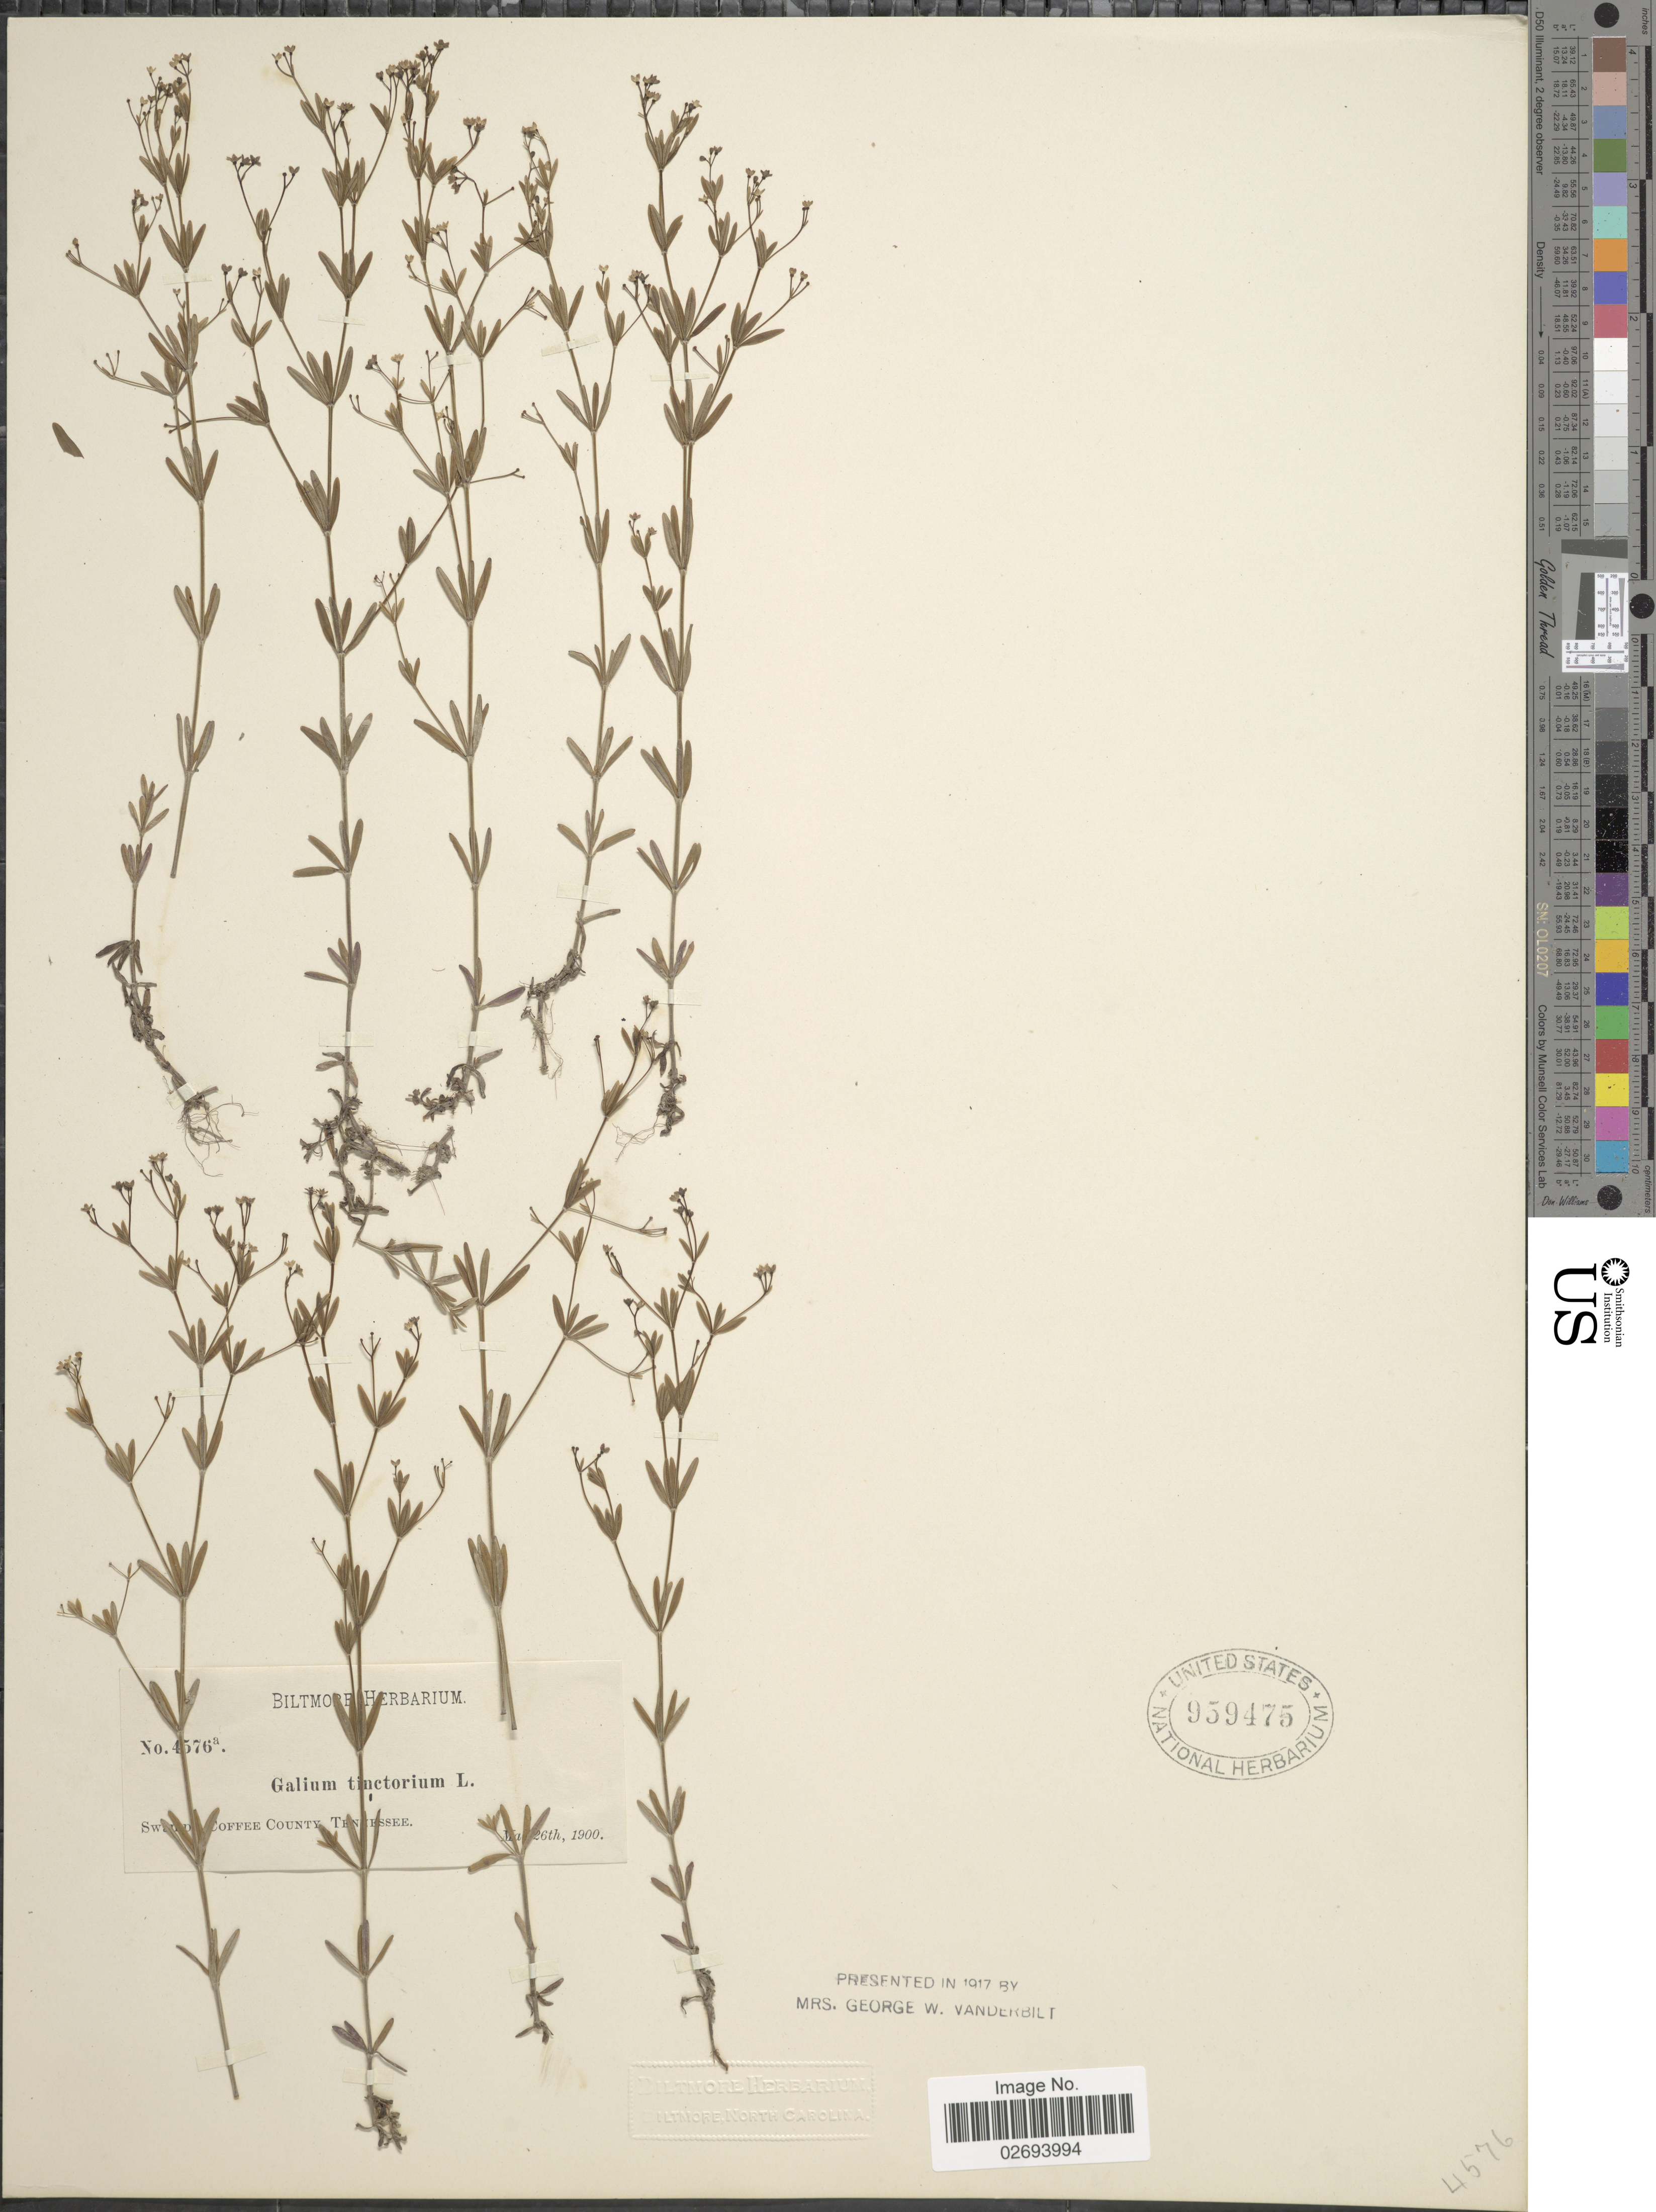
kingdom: Plantae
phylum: Tracheophyta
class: Magnoliopsida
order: Gentianales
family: Rubiaceae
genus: Galium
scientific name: Galium tinctorium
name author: (L.) Scop.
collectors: ex herb. Biltmore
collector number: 4576a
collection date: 1900-05-26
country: United States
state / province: Tennessee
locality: Swamp, Coffee County.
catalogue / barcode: US 959475